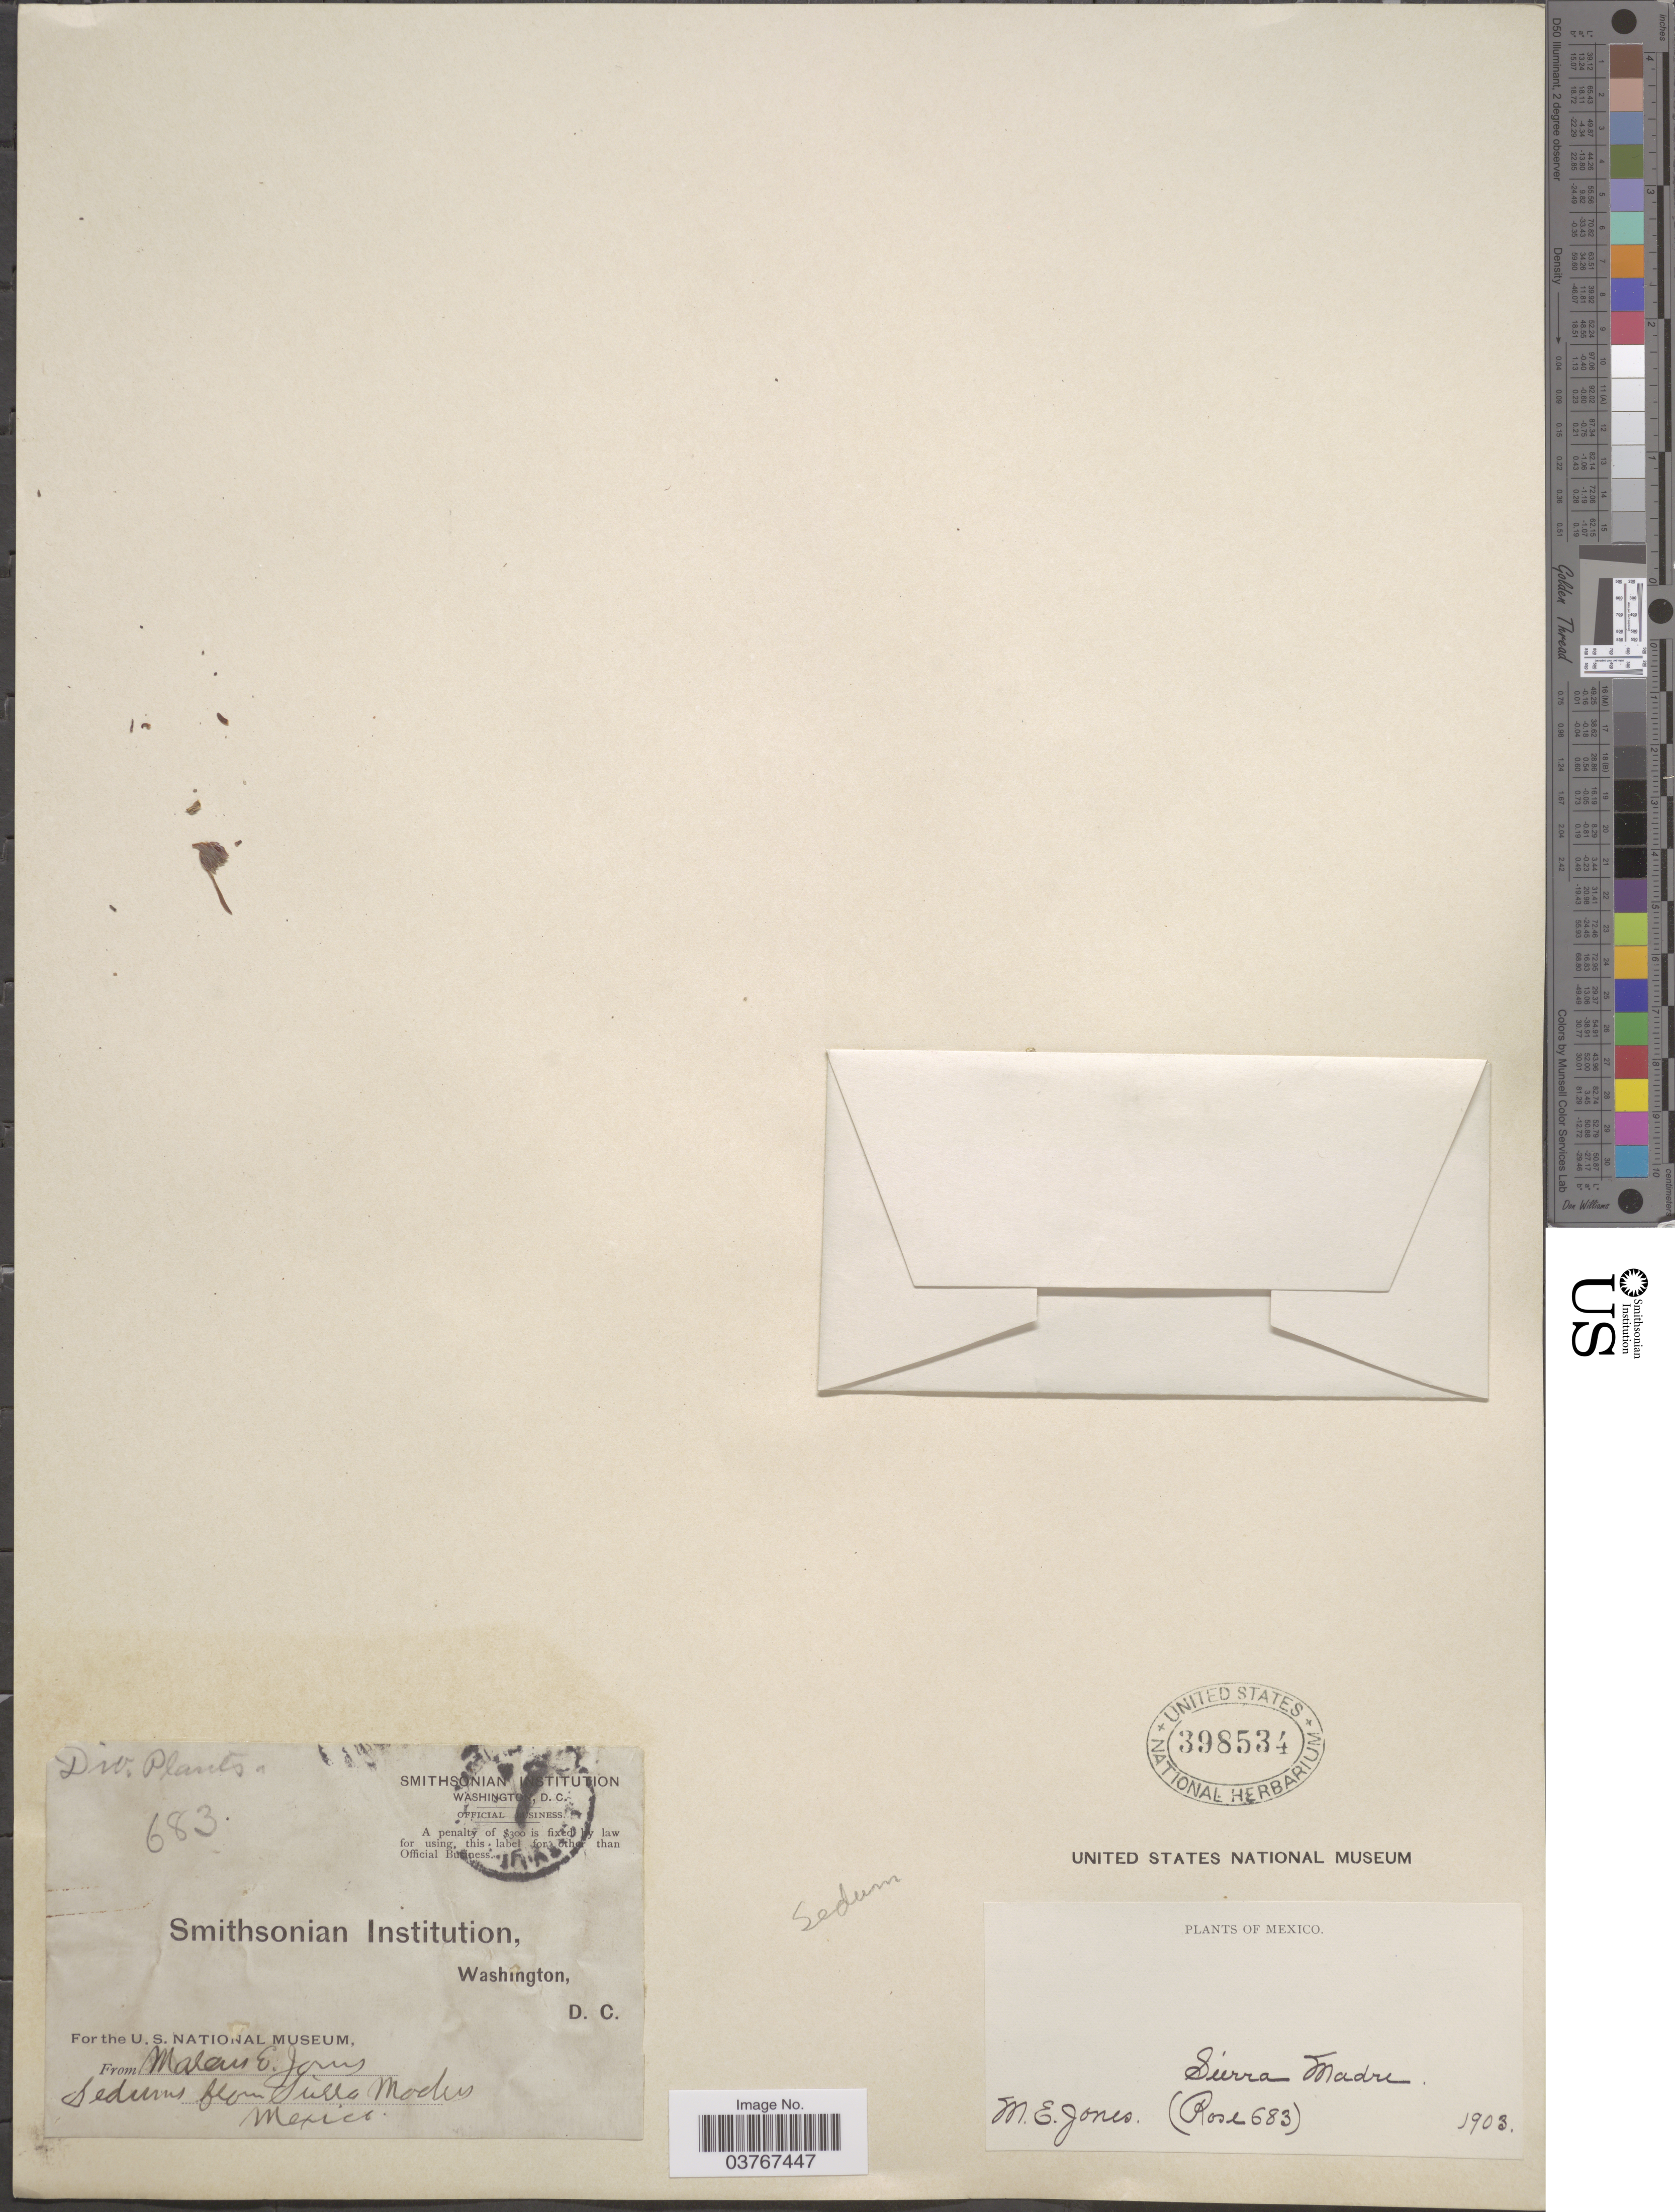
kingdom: Plantae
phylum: Tracheophyta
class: Magnoliopsida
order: Saxifragales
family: Crassulaceae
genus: Sedum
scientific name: Sedum sp.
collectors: M. E. Jones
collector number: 683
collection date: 1903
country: Mexico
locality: Sierra Madre.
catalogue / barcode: US 398534